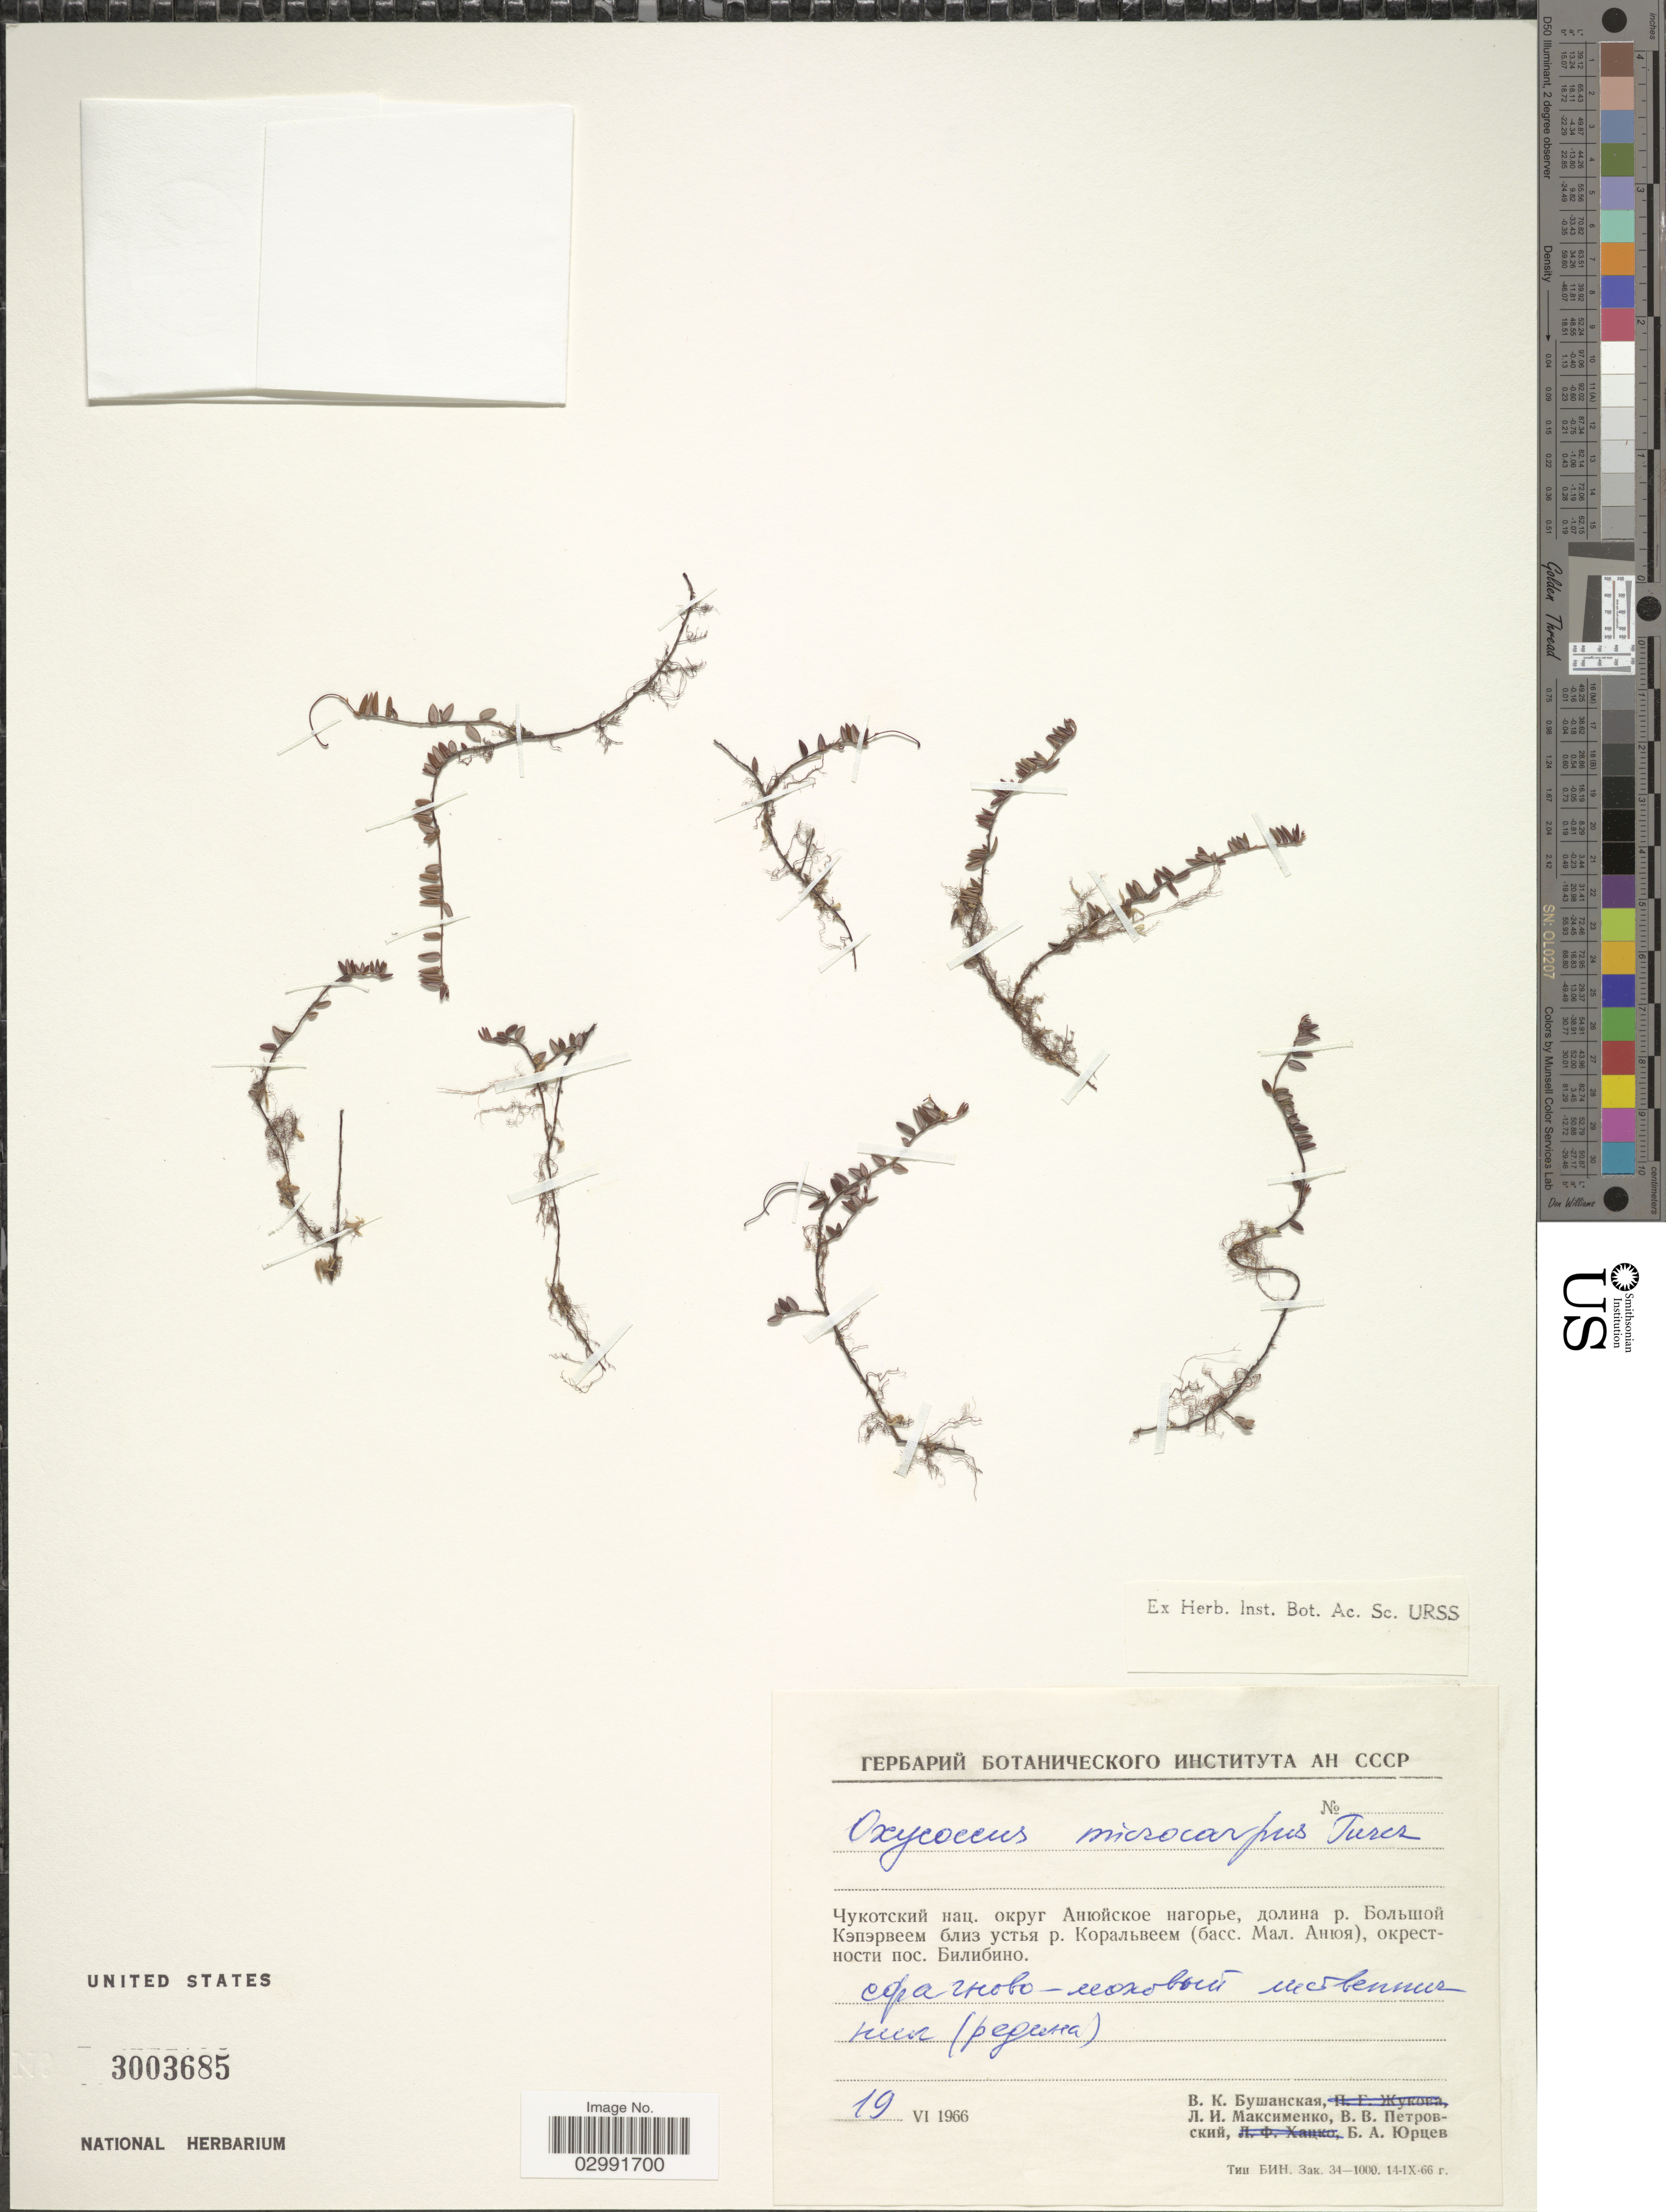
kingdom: Plantae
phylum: Tracheophyta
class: Magnoliopsida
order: Ericales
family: Ericaceae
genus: Vaccinium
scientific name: Vaccinium macrocarpon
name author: Aiton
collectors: V. Bushanskaya, L. Maksimenko, V. Petrovsky & B. Urtsev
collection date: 1966-05-19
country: Russian Federation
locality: vicinity of village Bilibino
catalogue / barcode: US 3003685